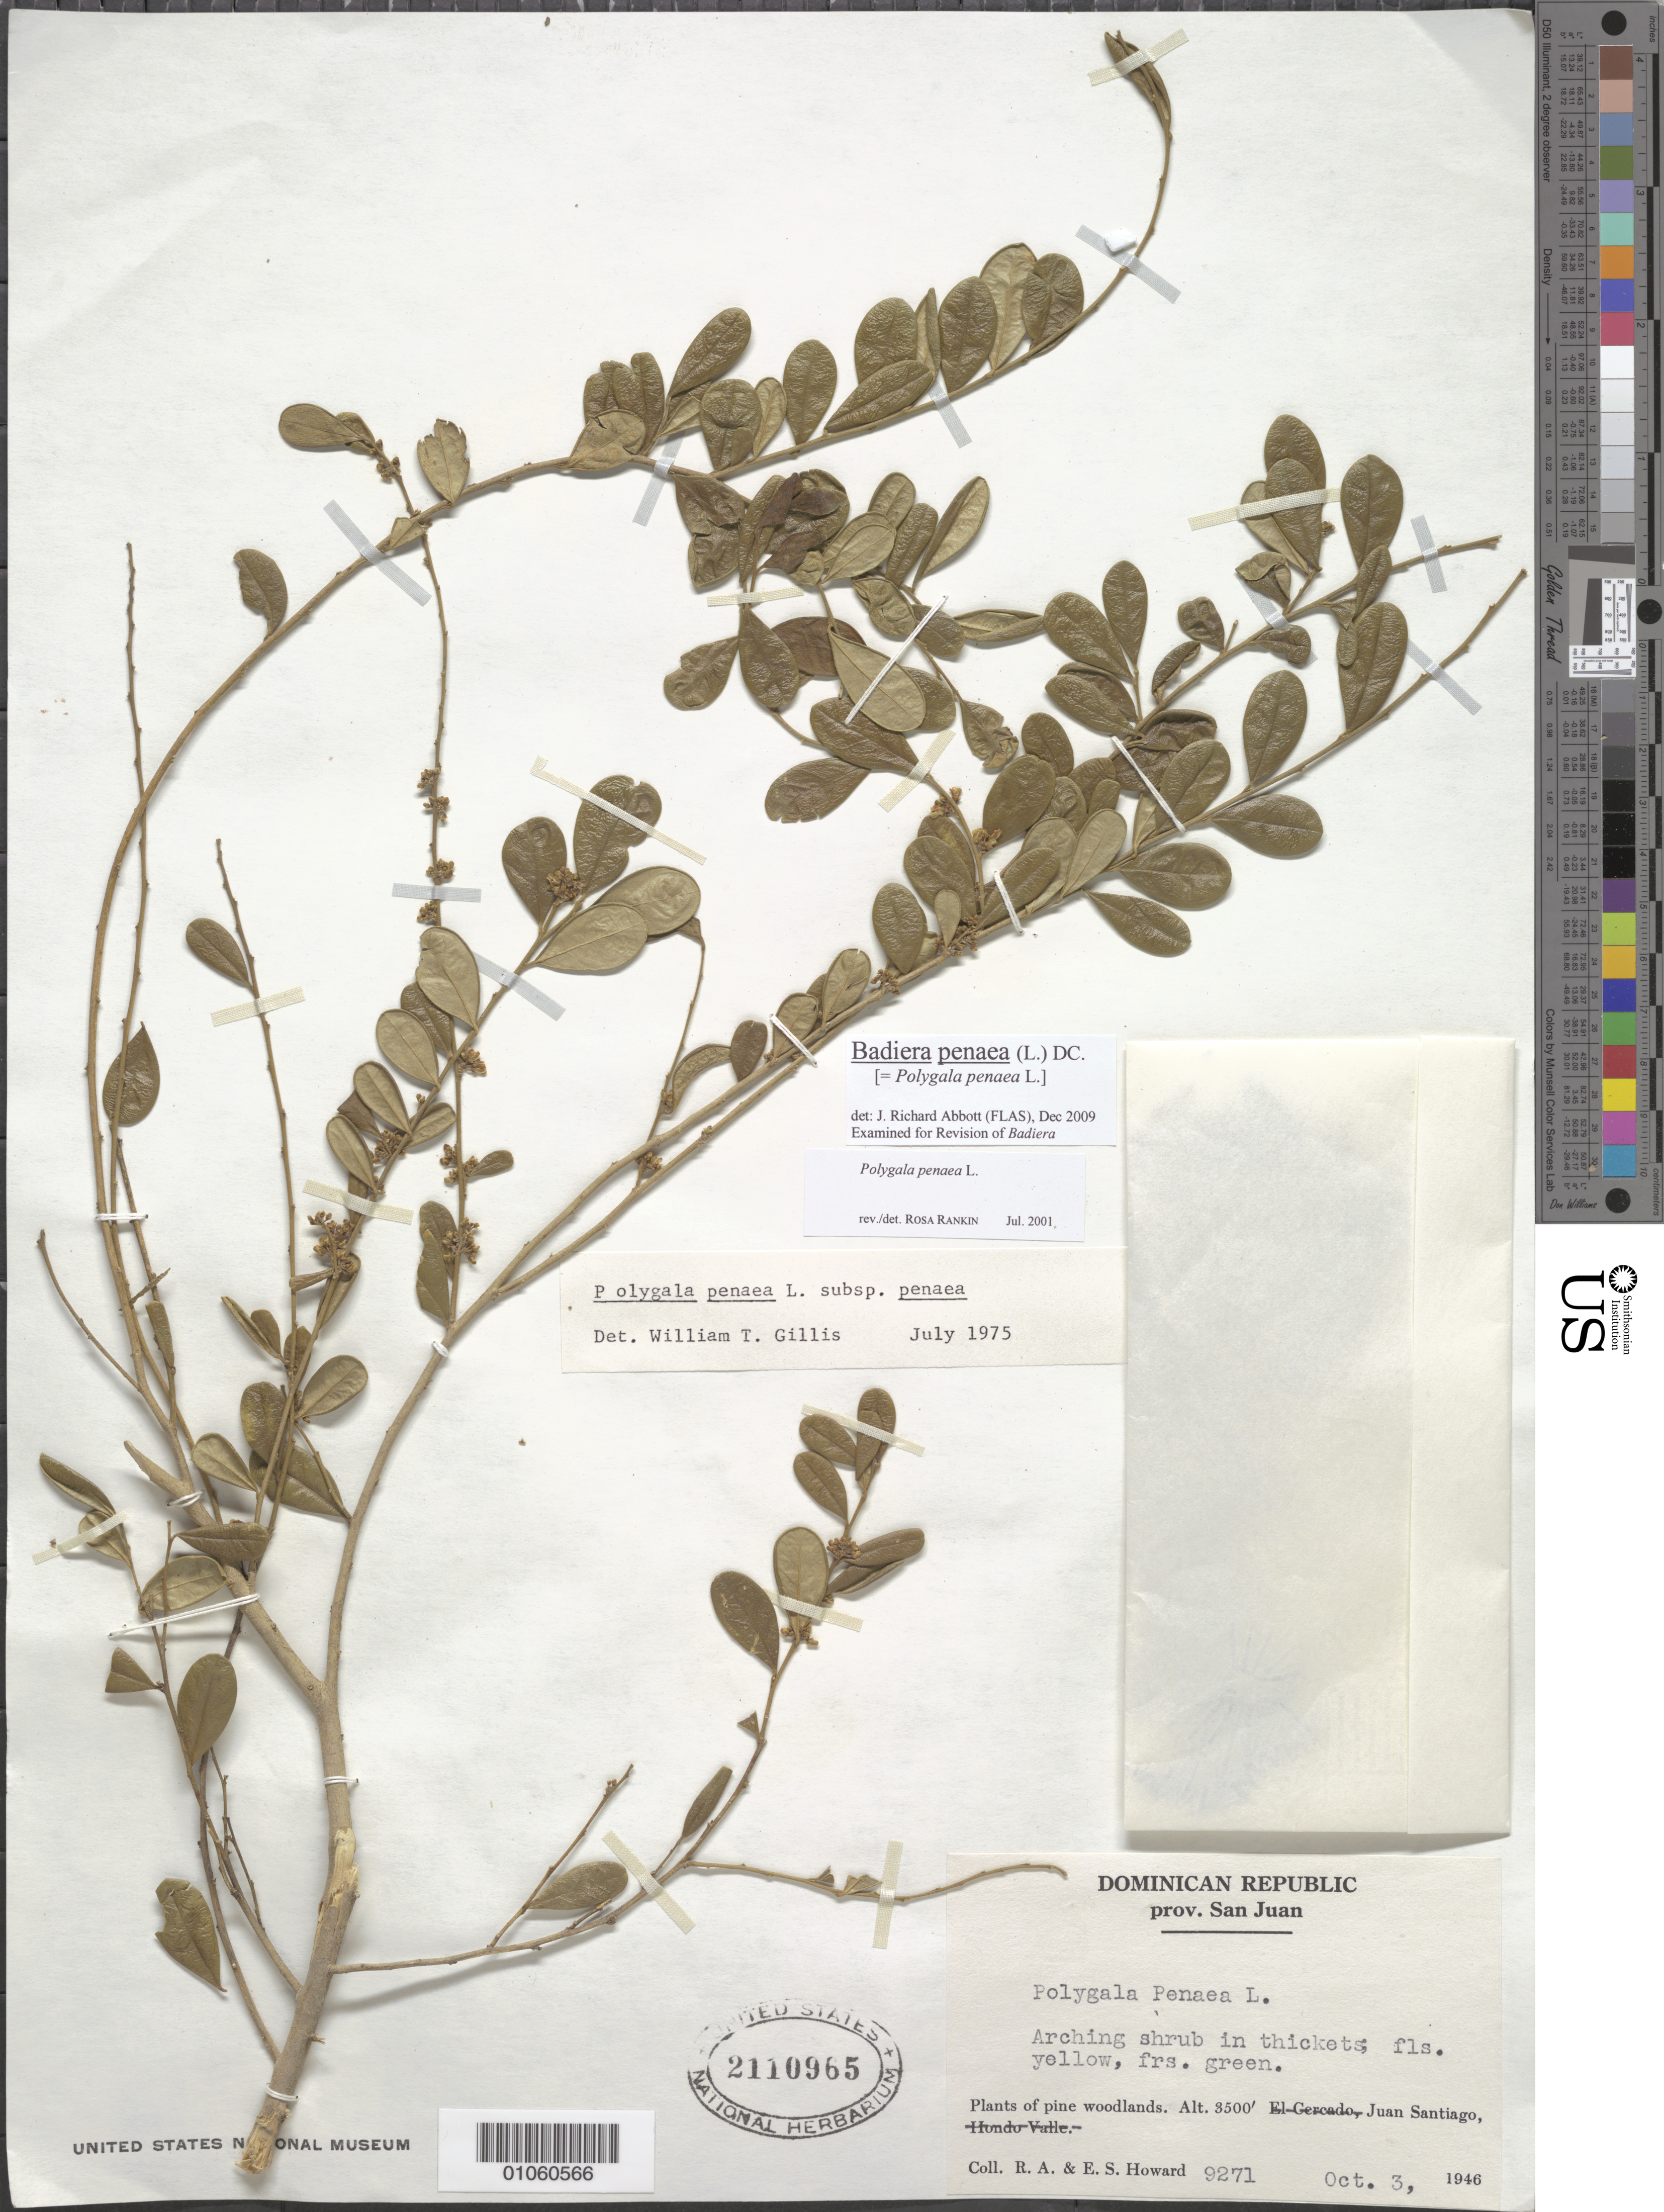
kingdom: Plantae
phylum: Tracheophyta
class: Magnoliopsida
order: Fabales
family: Polygalaceae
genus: Badiera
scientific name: Badiera penaea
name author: (L.) DC.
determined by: Abbott, J. R., (FLAS)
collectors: R. A. Howard & E. S. Howard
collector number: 9271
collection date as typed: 03 Oct 1946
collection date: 1946-10-03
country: Dominican Republic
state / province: San Juan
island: Hispaniola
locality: Juan Santiago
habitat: Plants of pine woodlands; in thickets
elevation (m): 1067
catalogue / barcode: US 2110965